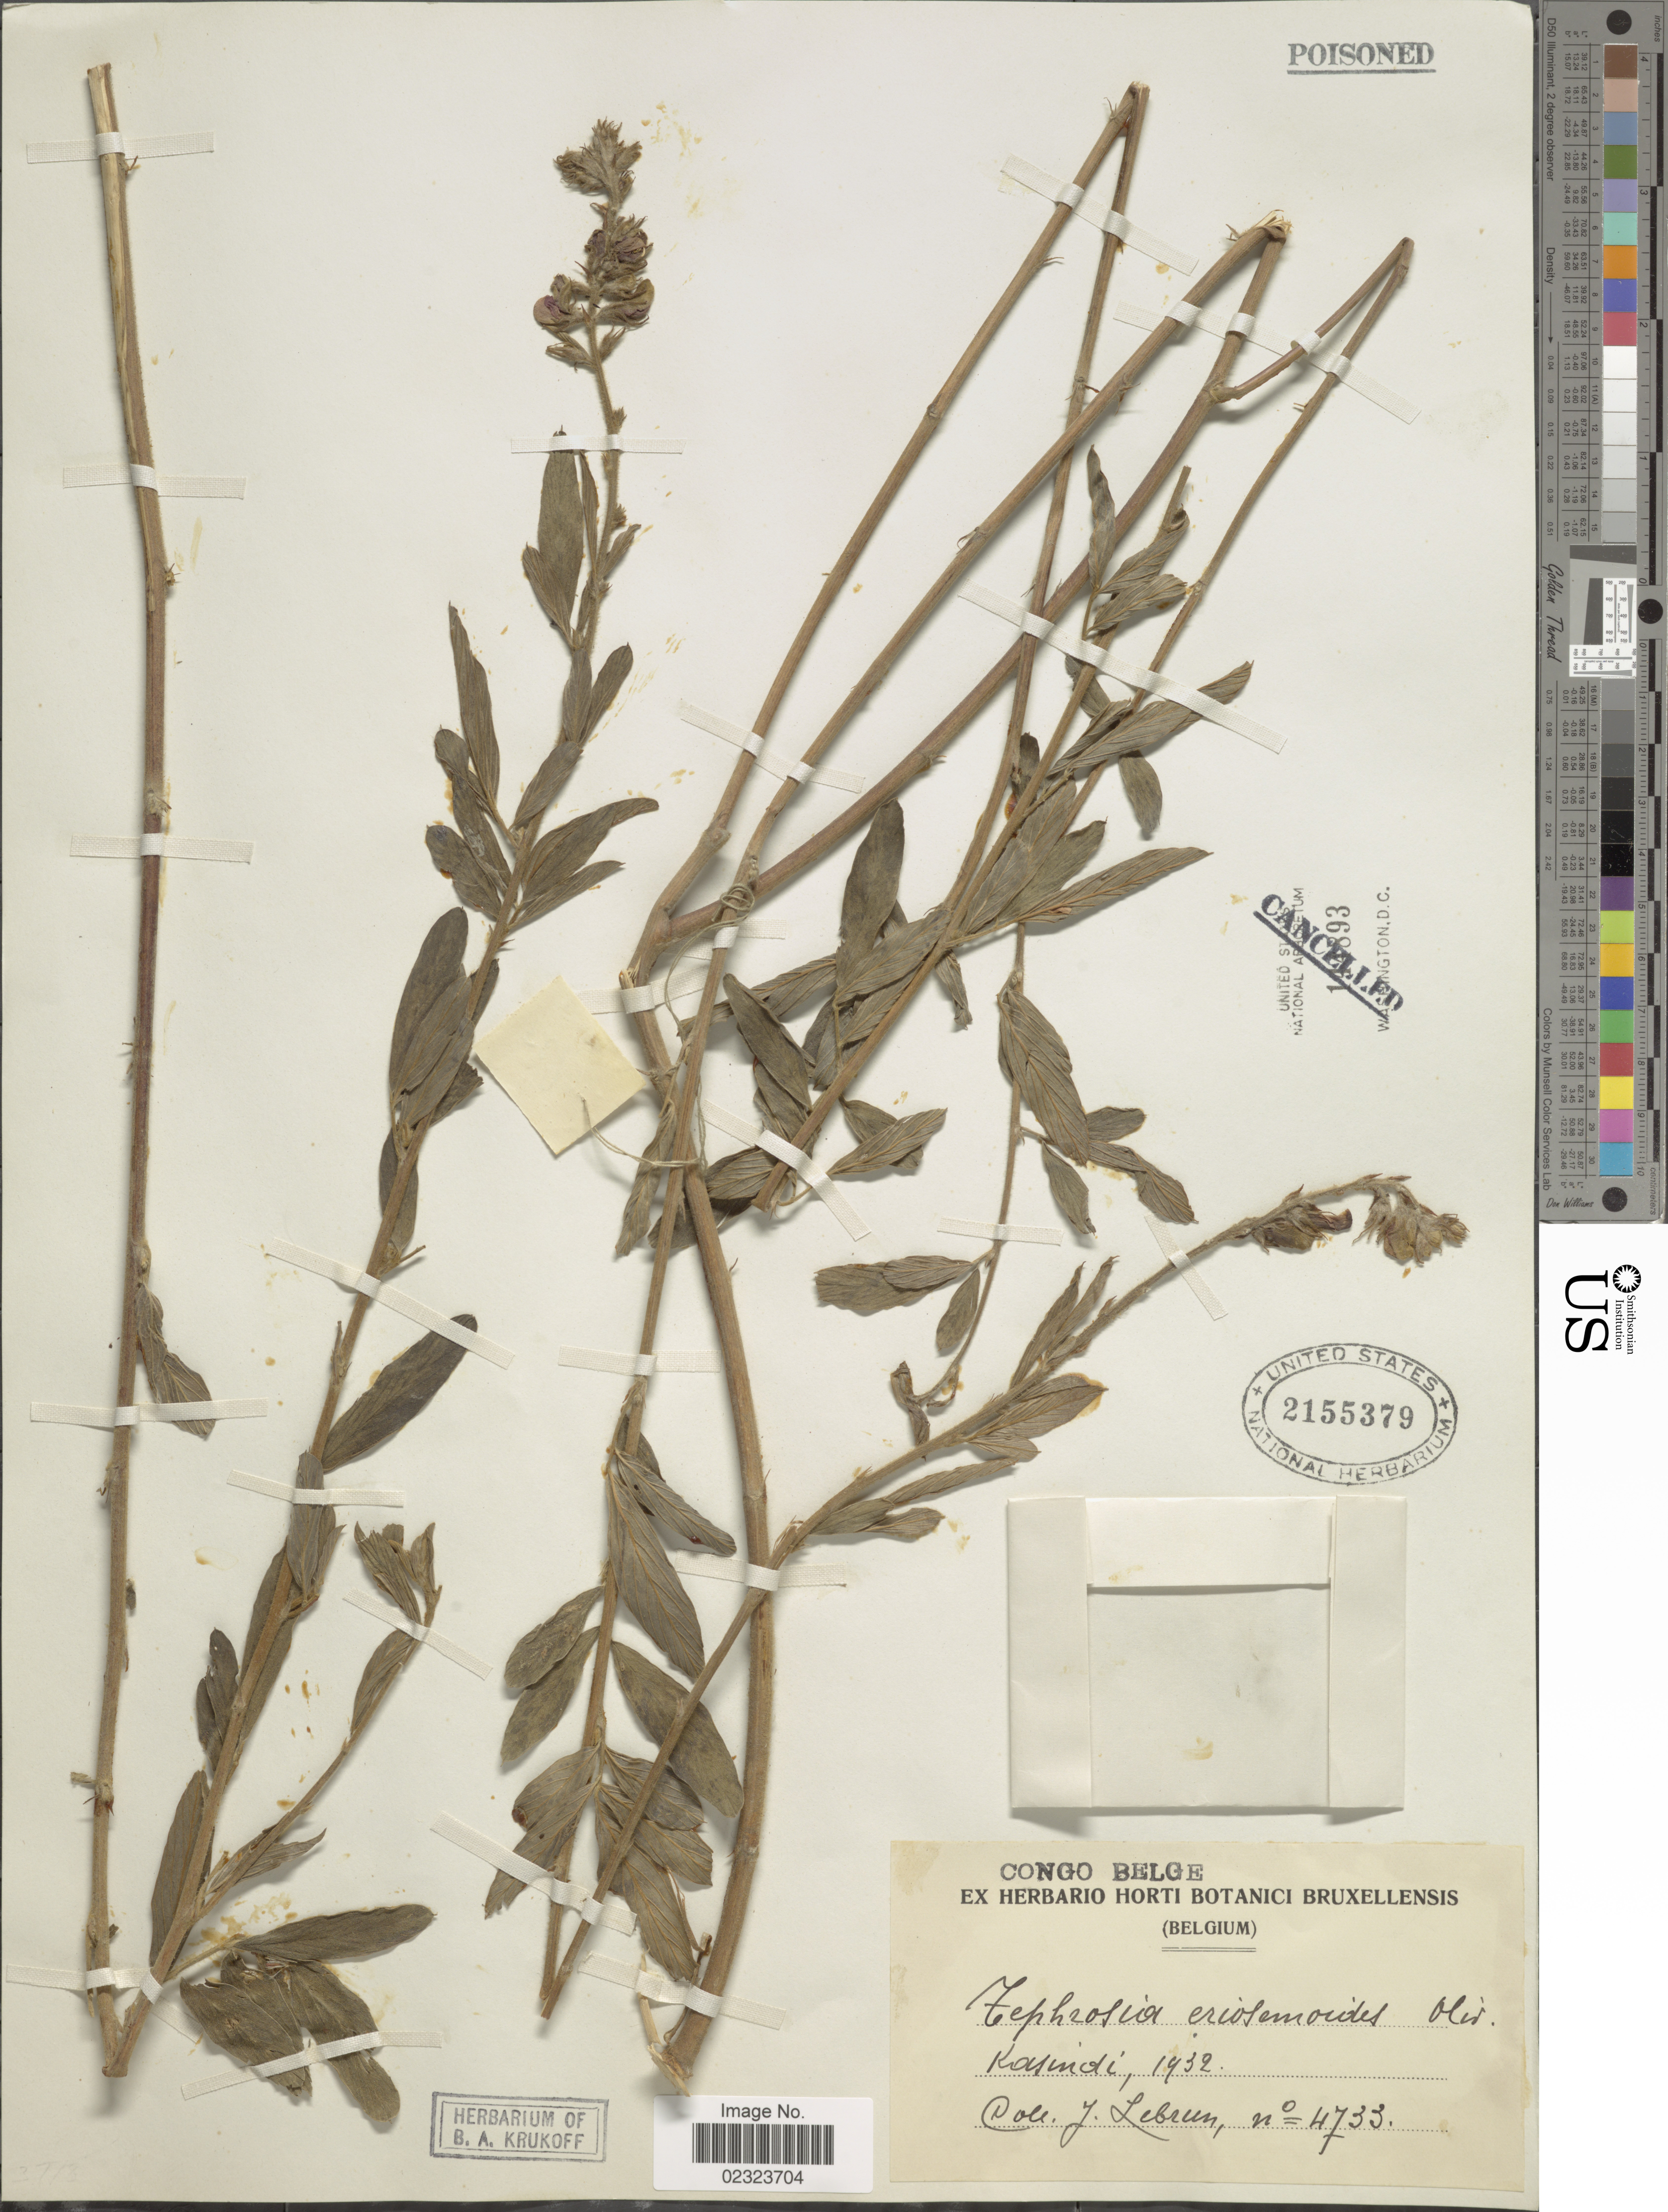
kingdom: Plantae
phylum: Tracheophyta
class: Magnoliopsida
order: Fabales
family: Fabaceae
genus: Tephrosia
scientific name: Tephrosia paniculata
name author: Baker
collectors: J. A. Lebrun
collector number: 4733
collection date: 1932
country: Congo, Democratic Republic of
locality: Congo Belge, Kasindi.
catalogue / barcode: US 2155379